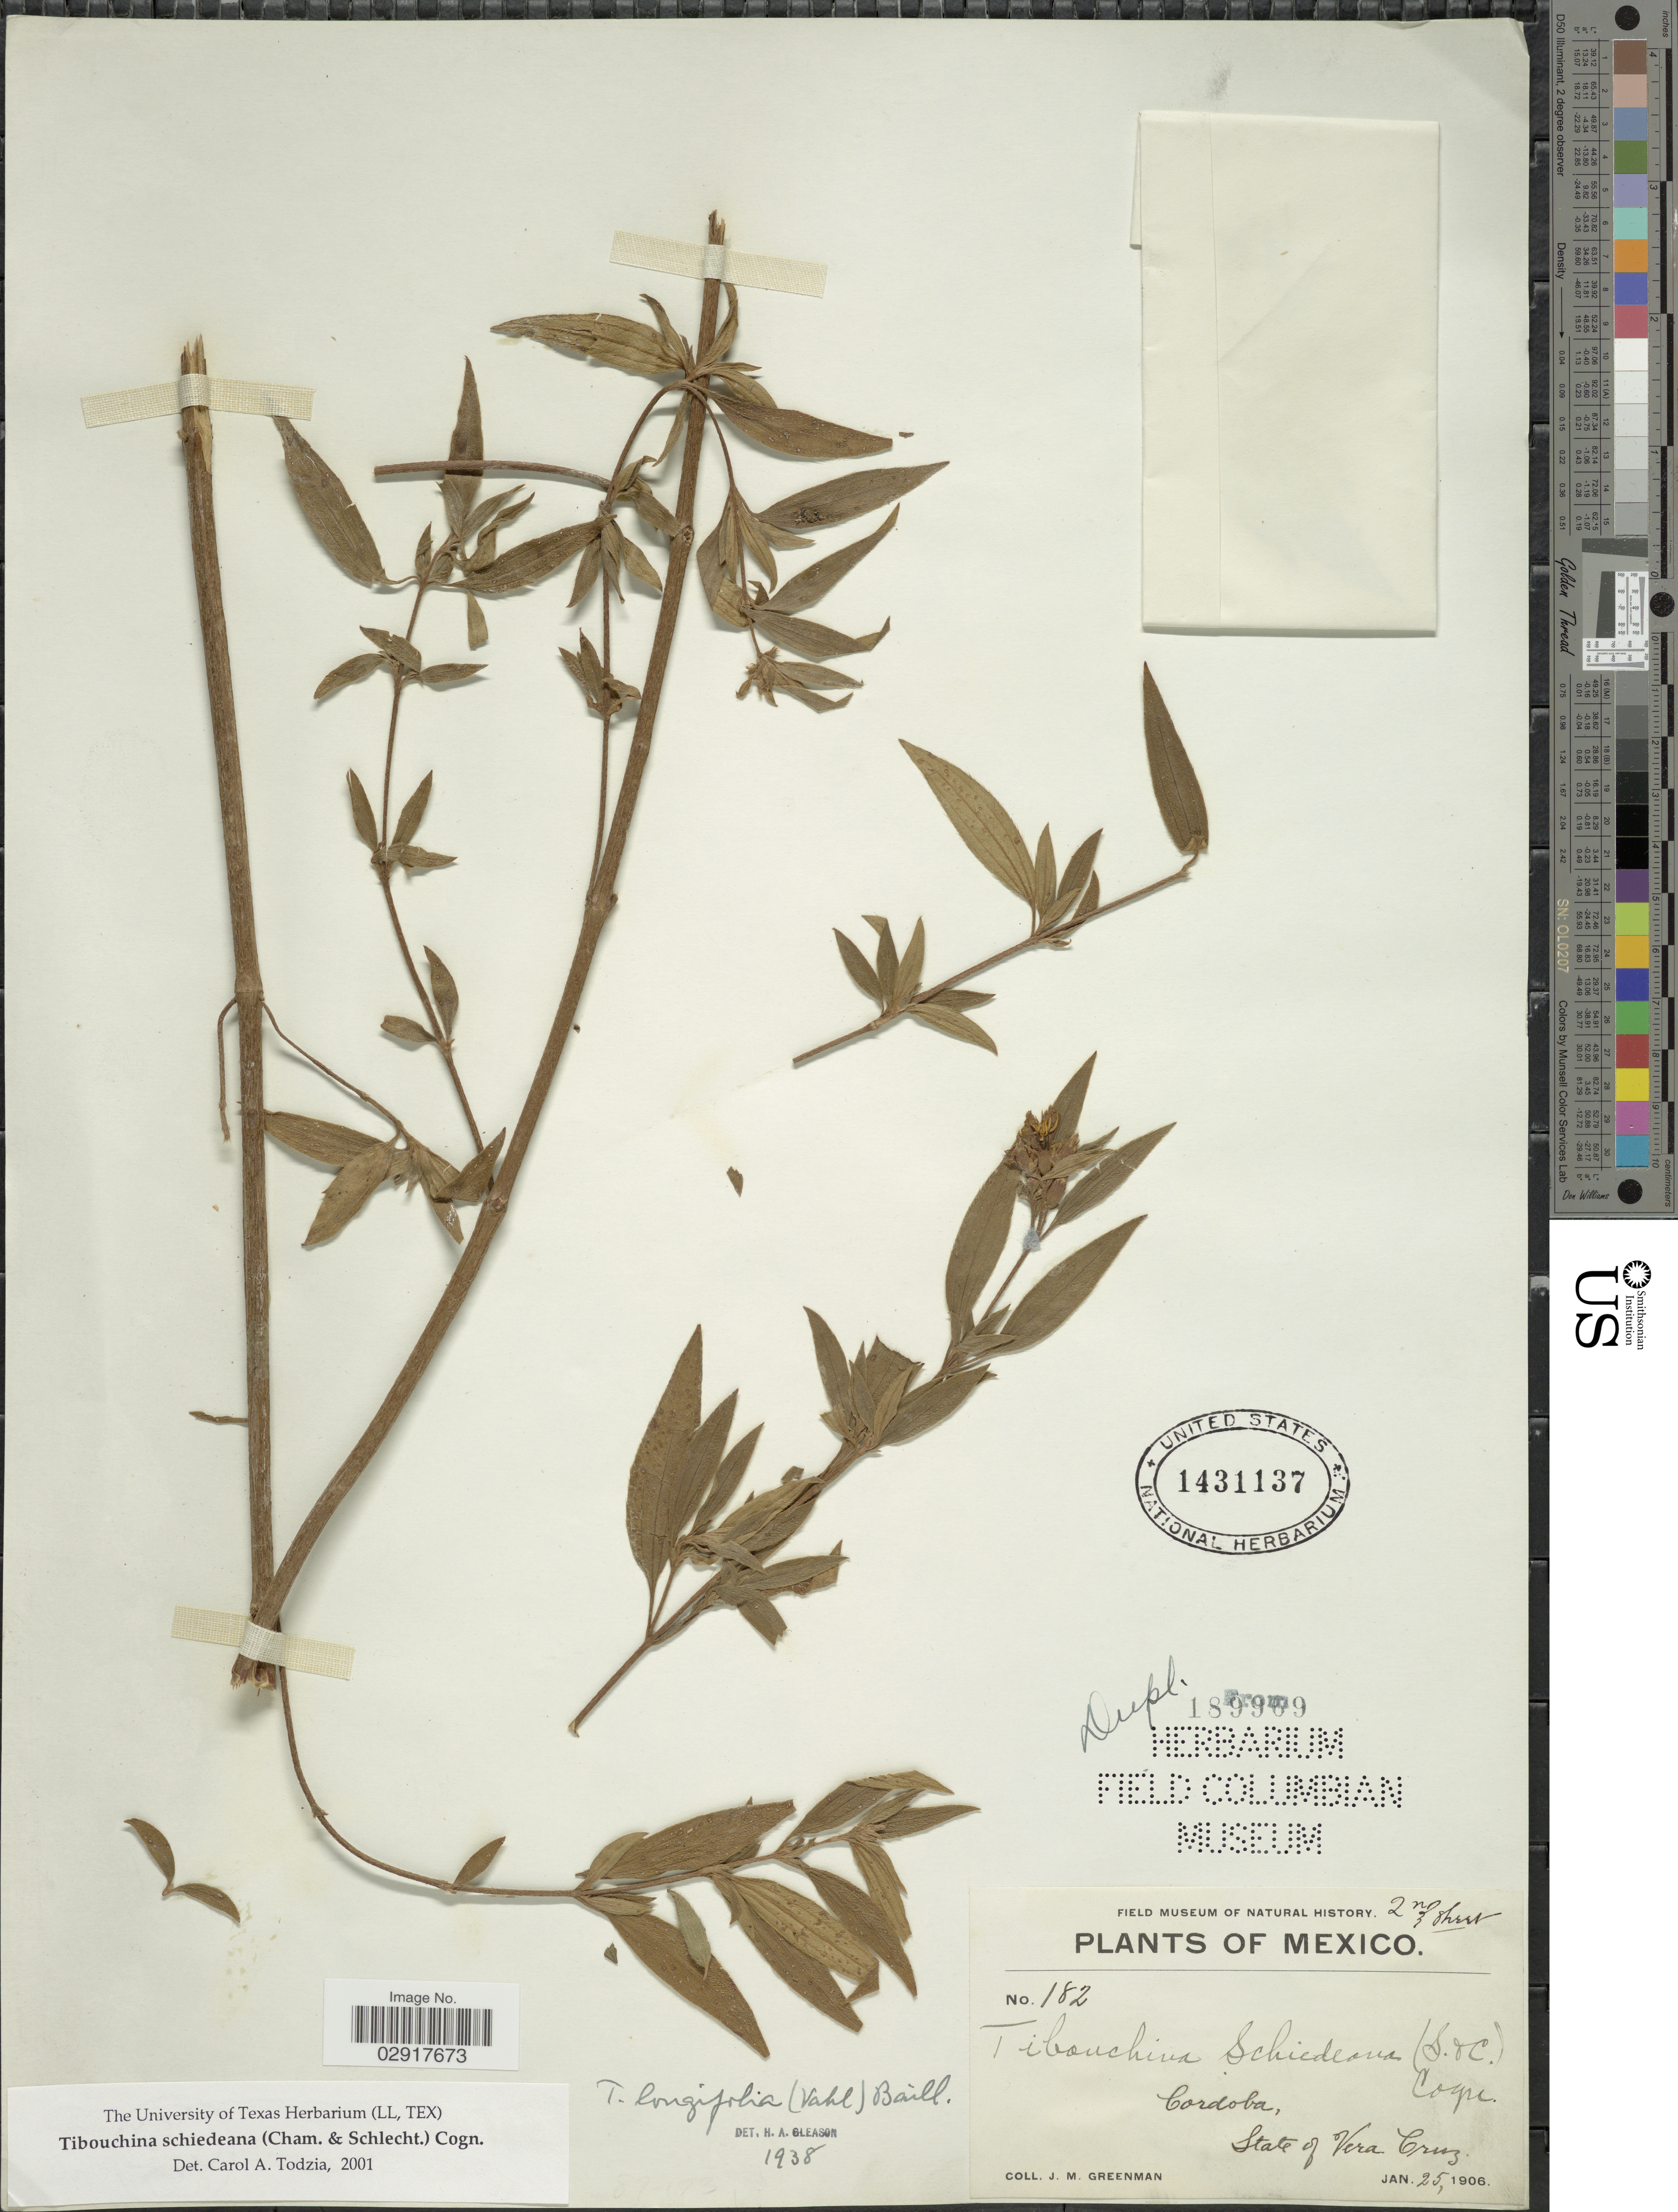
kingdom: Plantae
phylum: Tracheophyta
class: Magnoliopsida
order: Myrtales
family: Melastomataceae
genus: Chaetogastra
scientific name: Chaetogastra schiedeana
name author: (Schltdl. & Cham.) Walp.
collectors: J. M. Greenman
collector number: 182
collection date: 1906-01-25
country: Mexico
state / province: Veracruz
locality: Cordoba, State of Vera Cruz.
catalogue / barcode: US 1431137